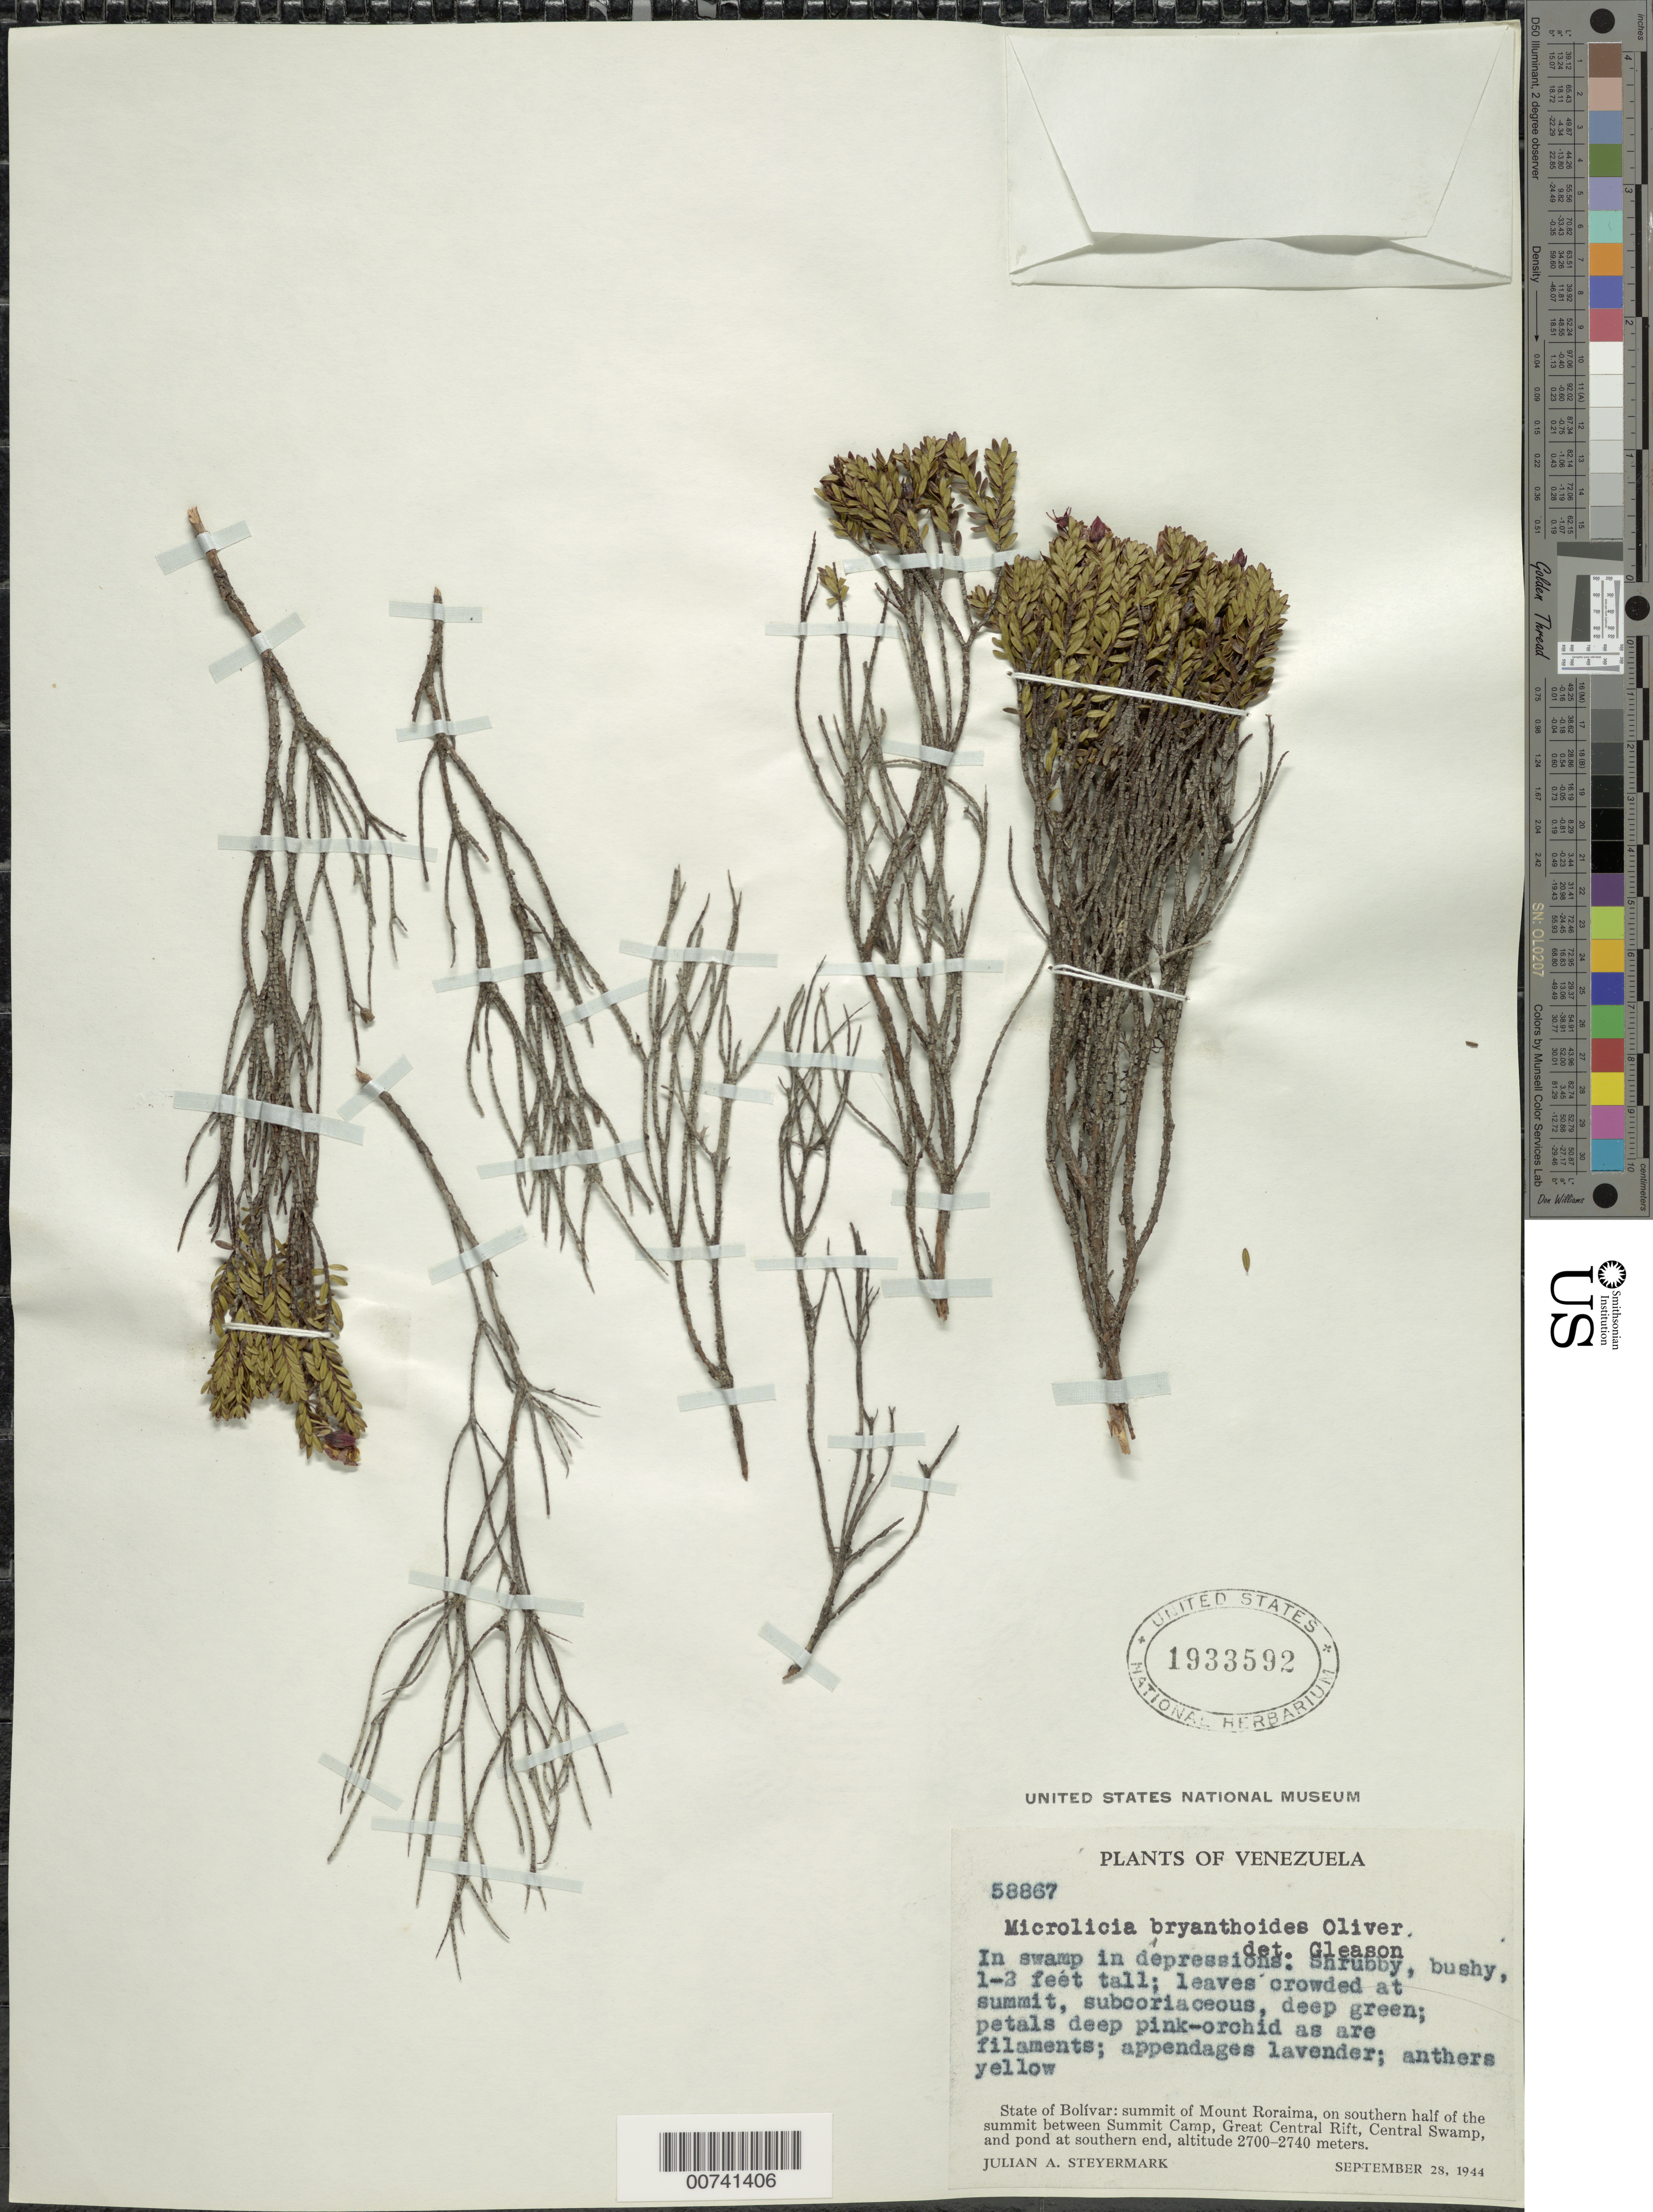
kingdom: Plantae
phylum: Tracheophyta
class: Magnoliopsida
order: Myrtales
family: Melastomataceae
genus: Microlicia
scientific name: Microlicia benthamiana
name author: Triana ex Cogn.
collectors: J. Steyermark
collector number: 58867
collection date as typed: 28-Sep-44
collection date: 1944-09-28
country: Venezuela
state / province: Bolívar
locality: Mt. Roraima, summit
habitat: Swamp in depression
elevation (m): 2700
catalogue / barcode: US 1933592